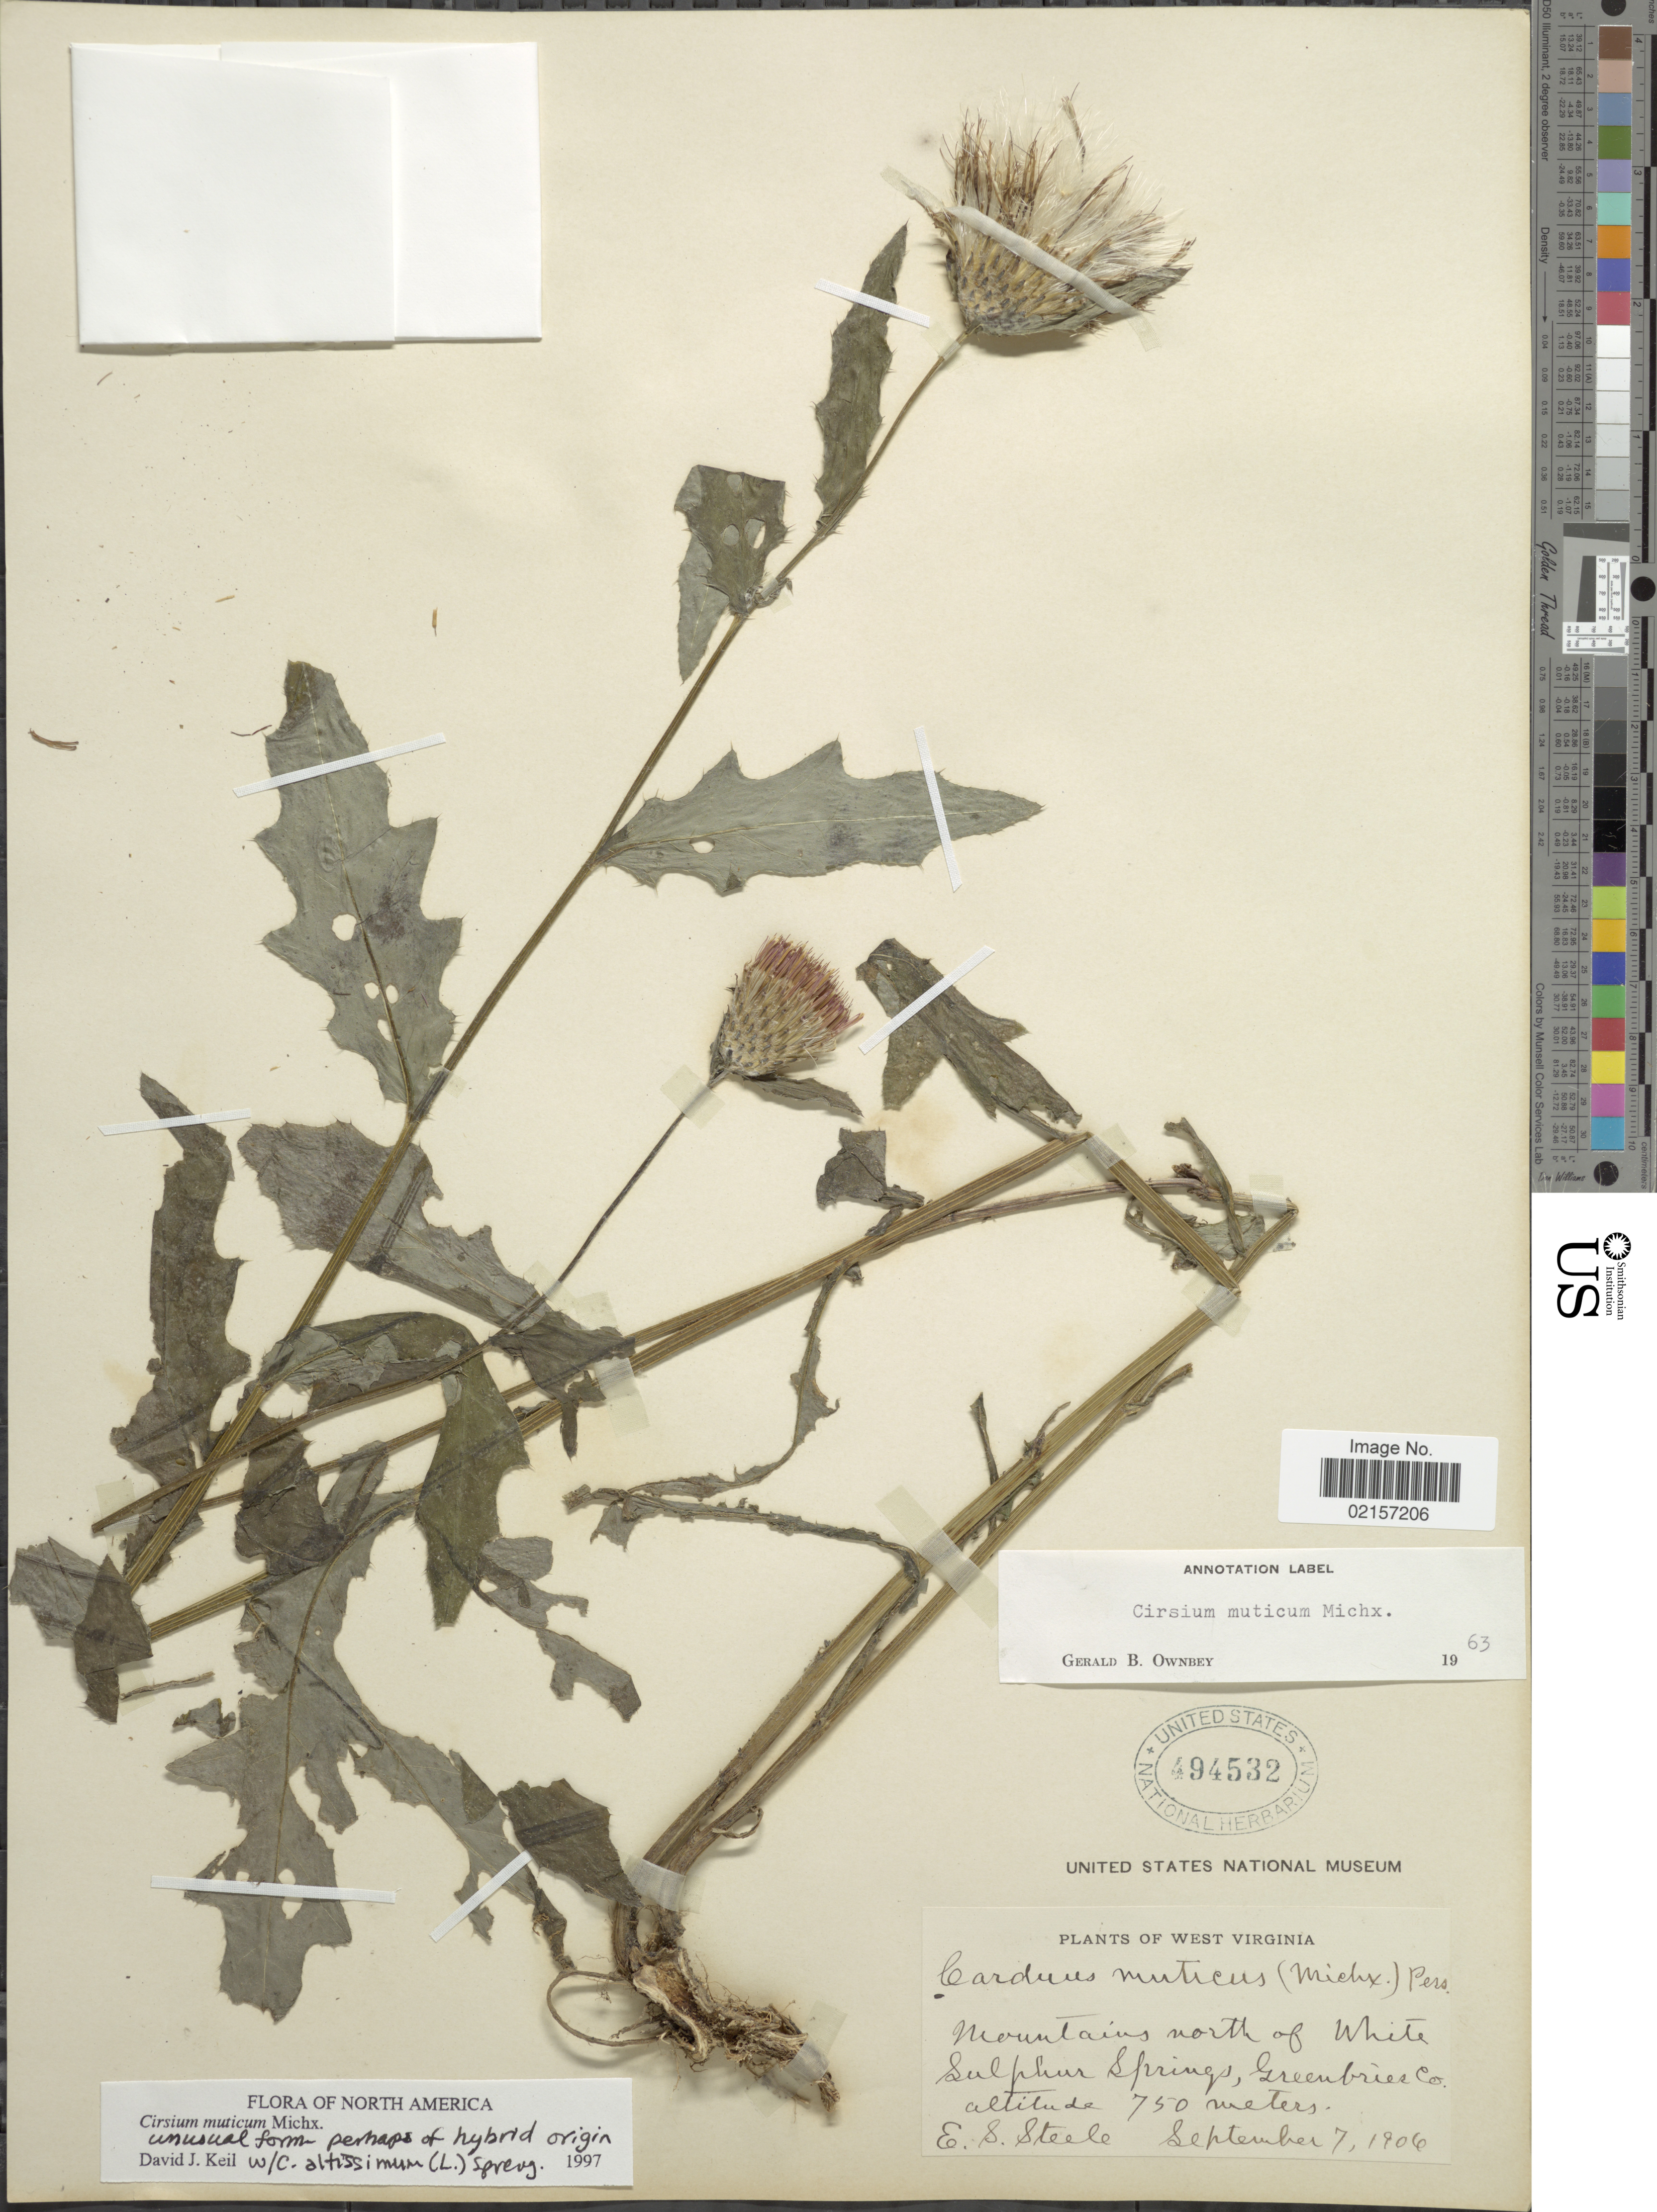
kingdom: Plantae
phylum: Tracheophyta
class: Magnoliopsida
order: Asterales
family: Asteraceae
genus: Cirsium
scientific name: Cirsium muticum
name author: Michx.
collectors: E. Steele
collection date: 1906-09-07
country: United States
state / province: West Virginia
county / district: Greenbrier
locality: Mountains north of White Sulphur Springs, Greenbrier Co.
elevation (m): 750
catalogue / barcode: US 494532